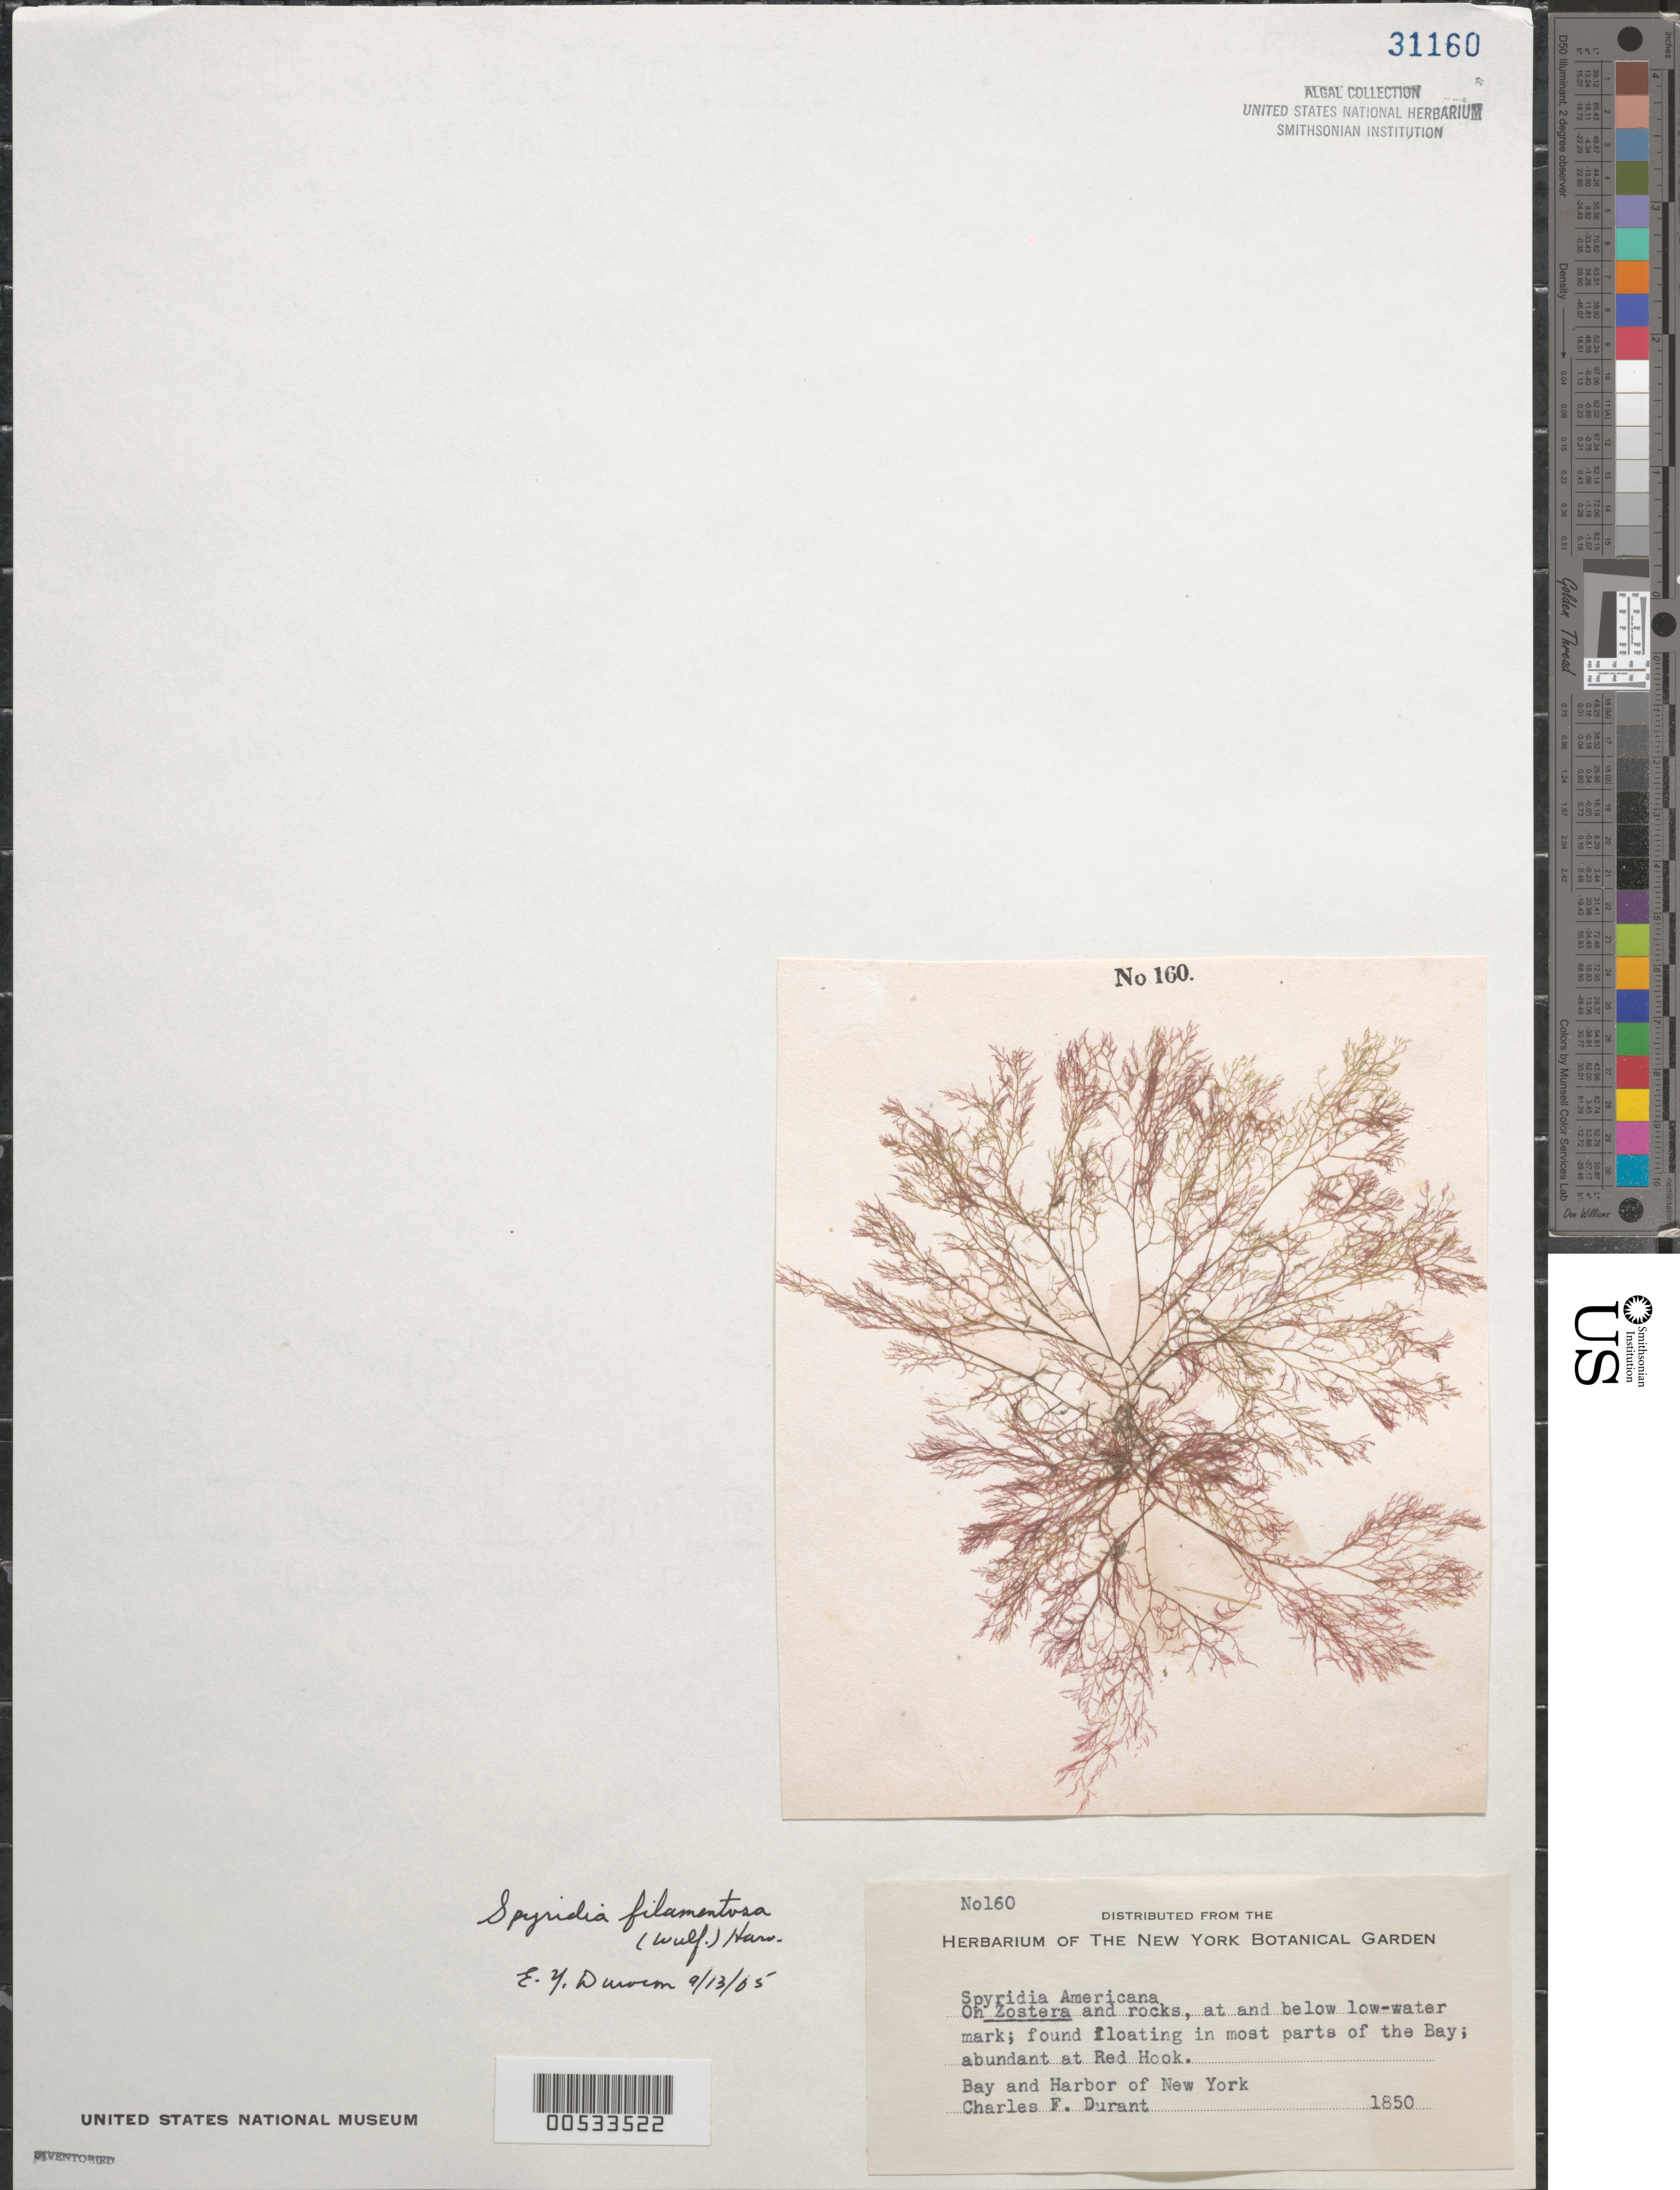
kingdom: Plantae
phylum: Rhodophyta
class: Florideophyceae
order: Ceramiales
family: Spyridiaceae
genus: Spyridia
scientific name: Spyridia filamentosa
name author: (Wulfen) Harv.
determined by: Dawson, E. Y.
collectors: C. Durant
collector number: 160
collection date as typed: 1850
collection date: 1850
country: United States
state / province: New York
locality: New York Bay and New York Harbor, Red Hook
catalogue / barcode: US 31160